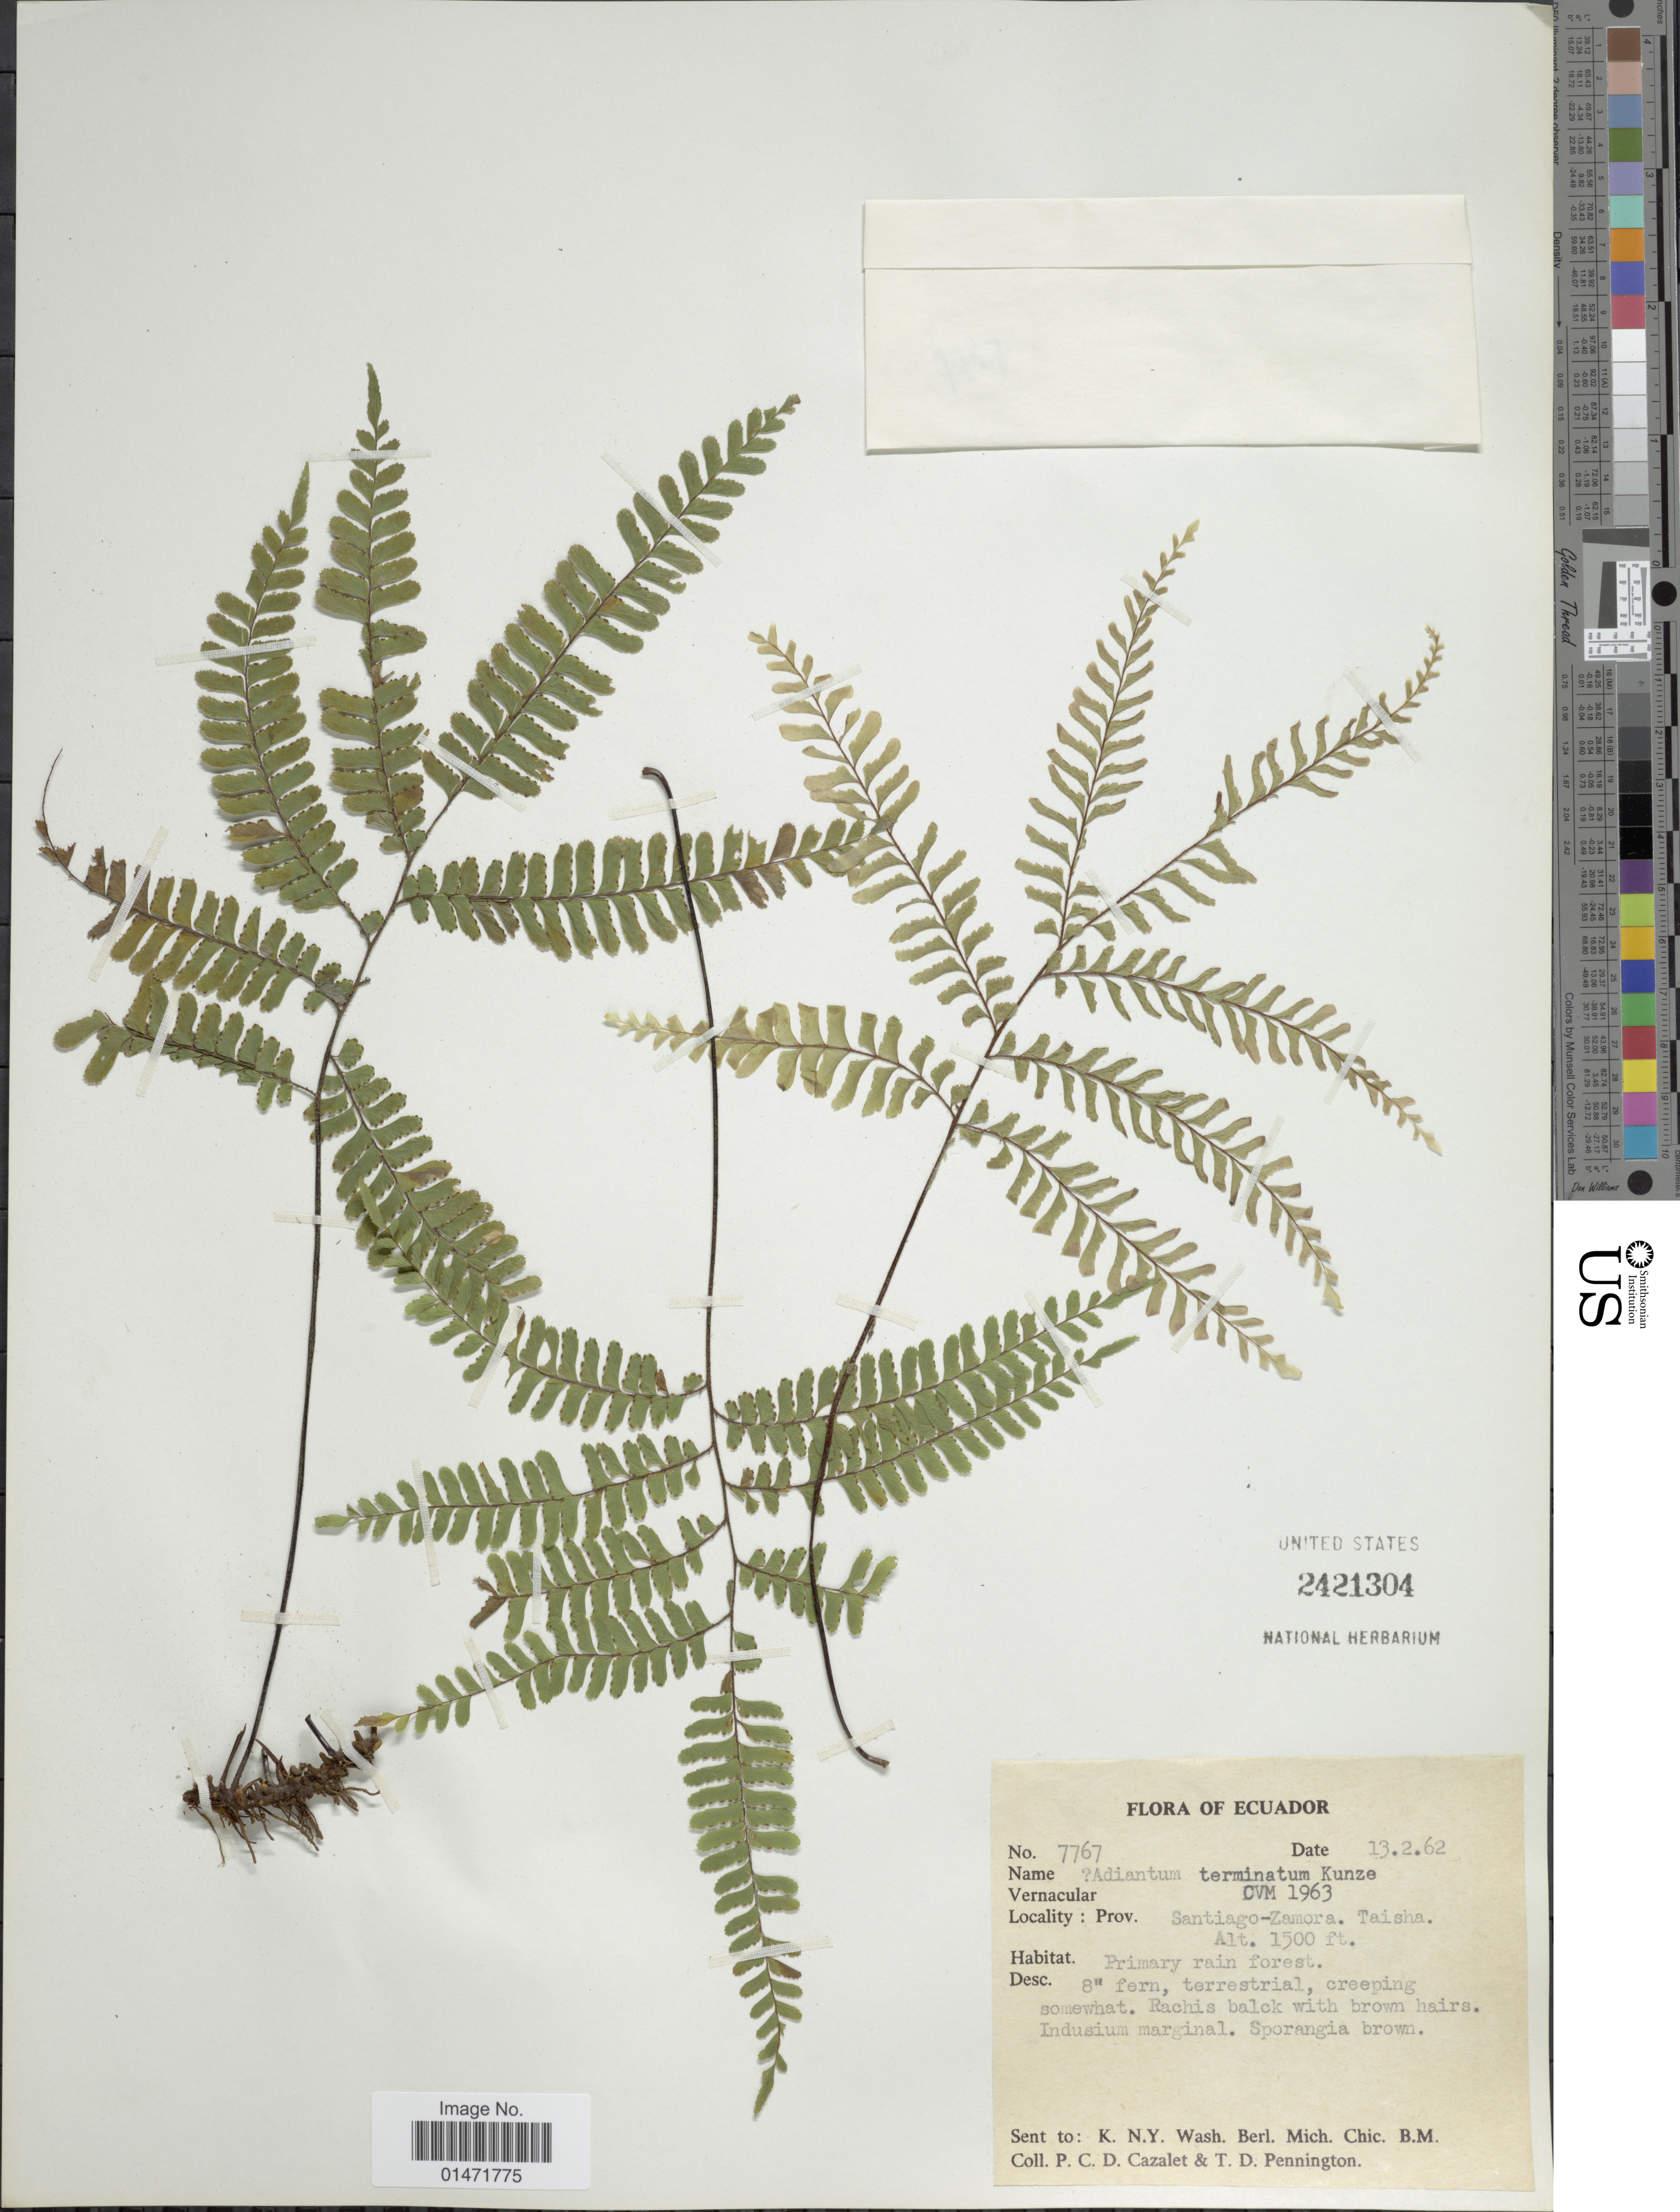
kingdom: Plantae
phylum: Tracheophyta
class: Polypodiopsida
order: Polypodiales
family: Pteridaceae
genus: Adiantum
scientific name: Adiantum terminatum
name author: Kunze ex Miq.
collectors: P. C. D. Cazalet & T. D. Pennington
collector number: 7767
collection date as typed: Transcribed d/m/y: 13/2/62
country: Ecuador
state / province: Zamora-Chinchipe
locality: Prov. Santiago-Zamora. Taisha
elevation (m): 457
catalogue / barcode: US 2421304